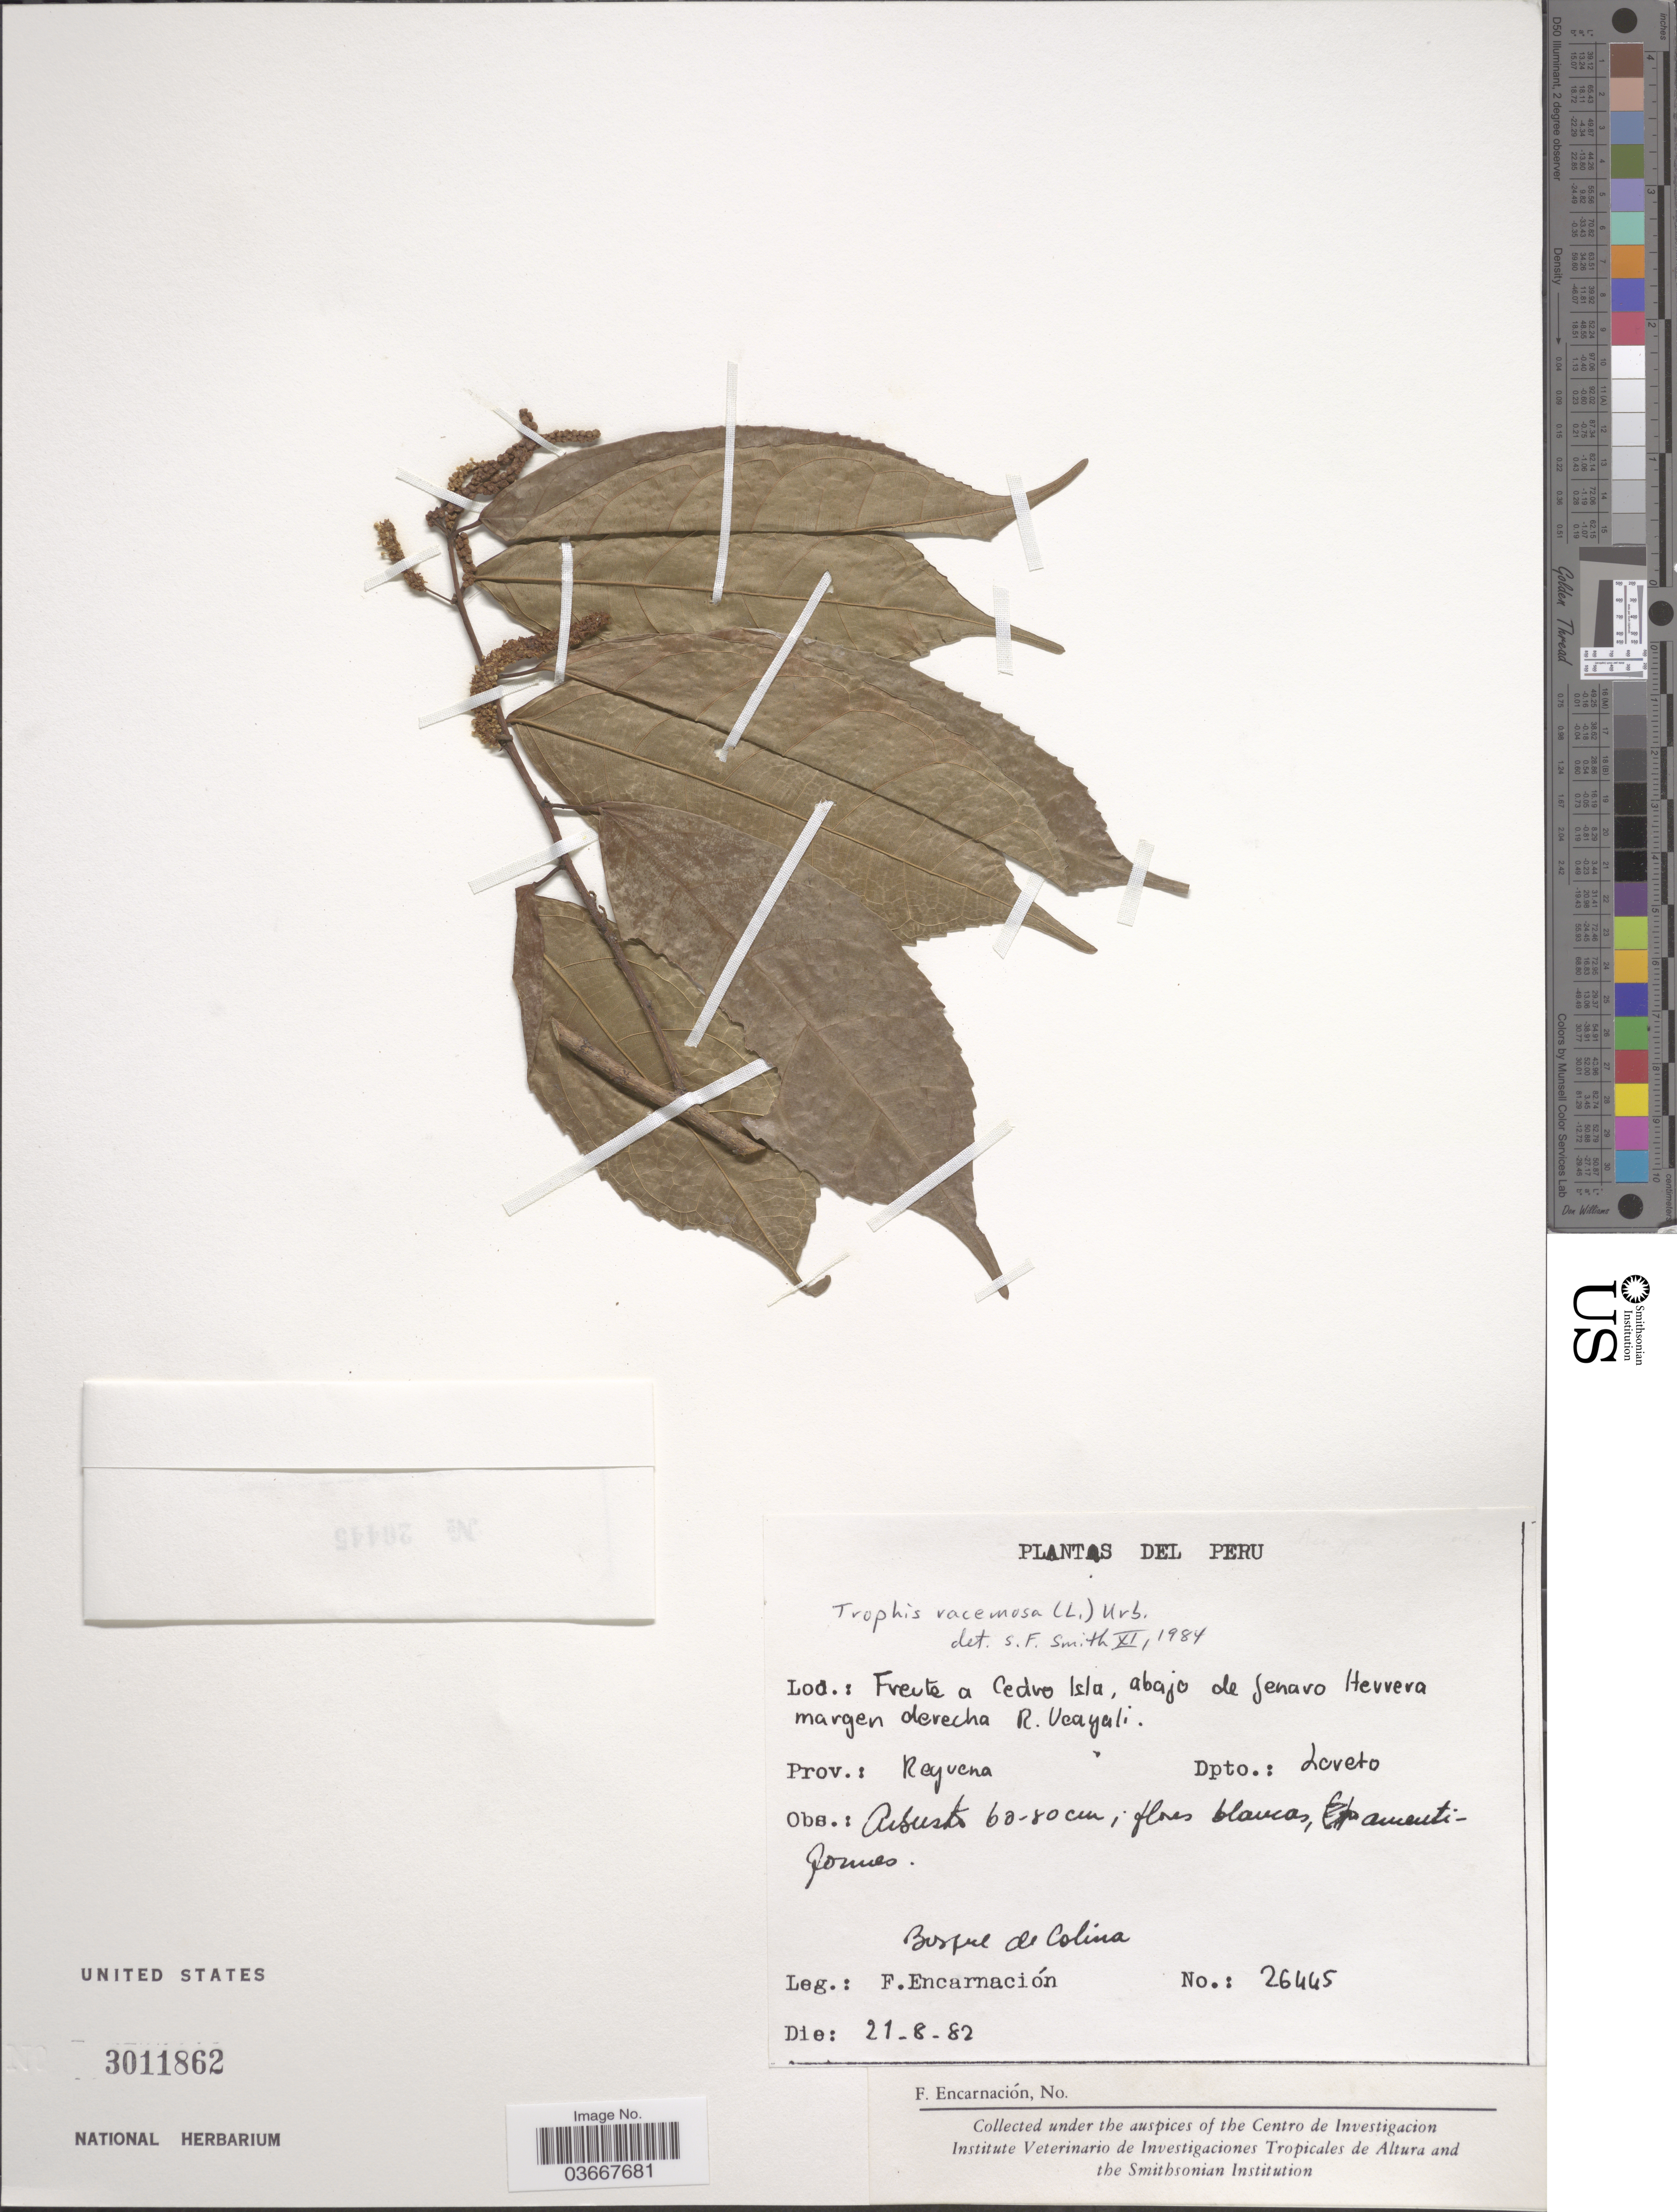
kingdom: Plantae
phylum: Tracheophyta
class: Magnoliopsida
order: Rosales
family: Moraceae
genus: Trophis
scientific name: Trophis racemosa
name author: (L.) Urb.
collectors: F. Encarnación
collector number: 26445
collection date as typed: Transcribed d/m/y: 21/8/82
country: Peru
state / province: Loreto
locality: Frente a Cedro Isla, abajo de Senaro Herrera margen derecha R. Ucayali. Prov.: Reguena. Dpto.: Loreto.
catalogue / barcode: US 3011862